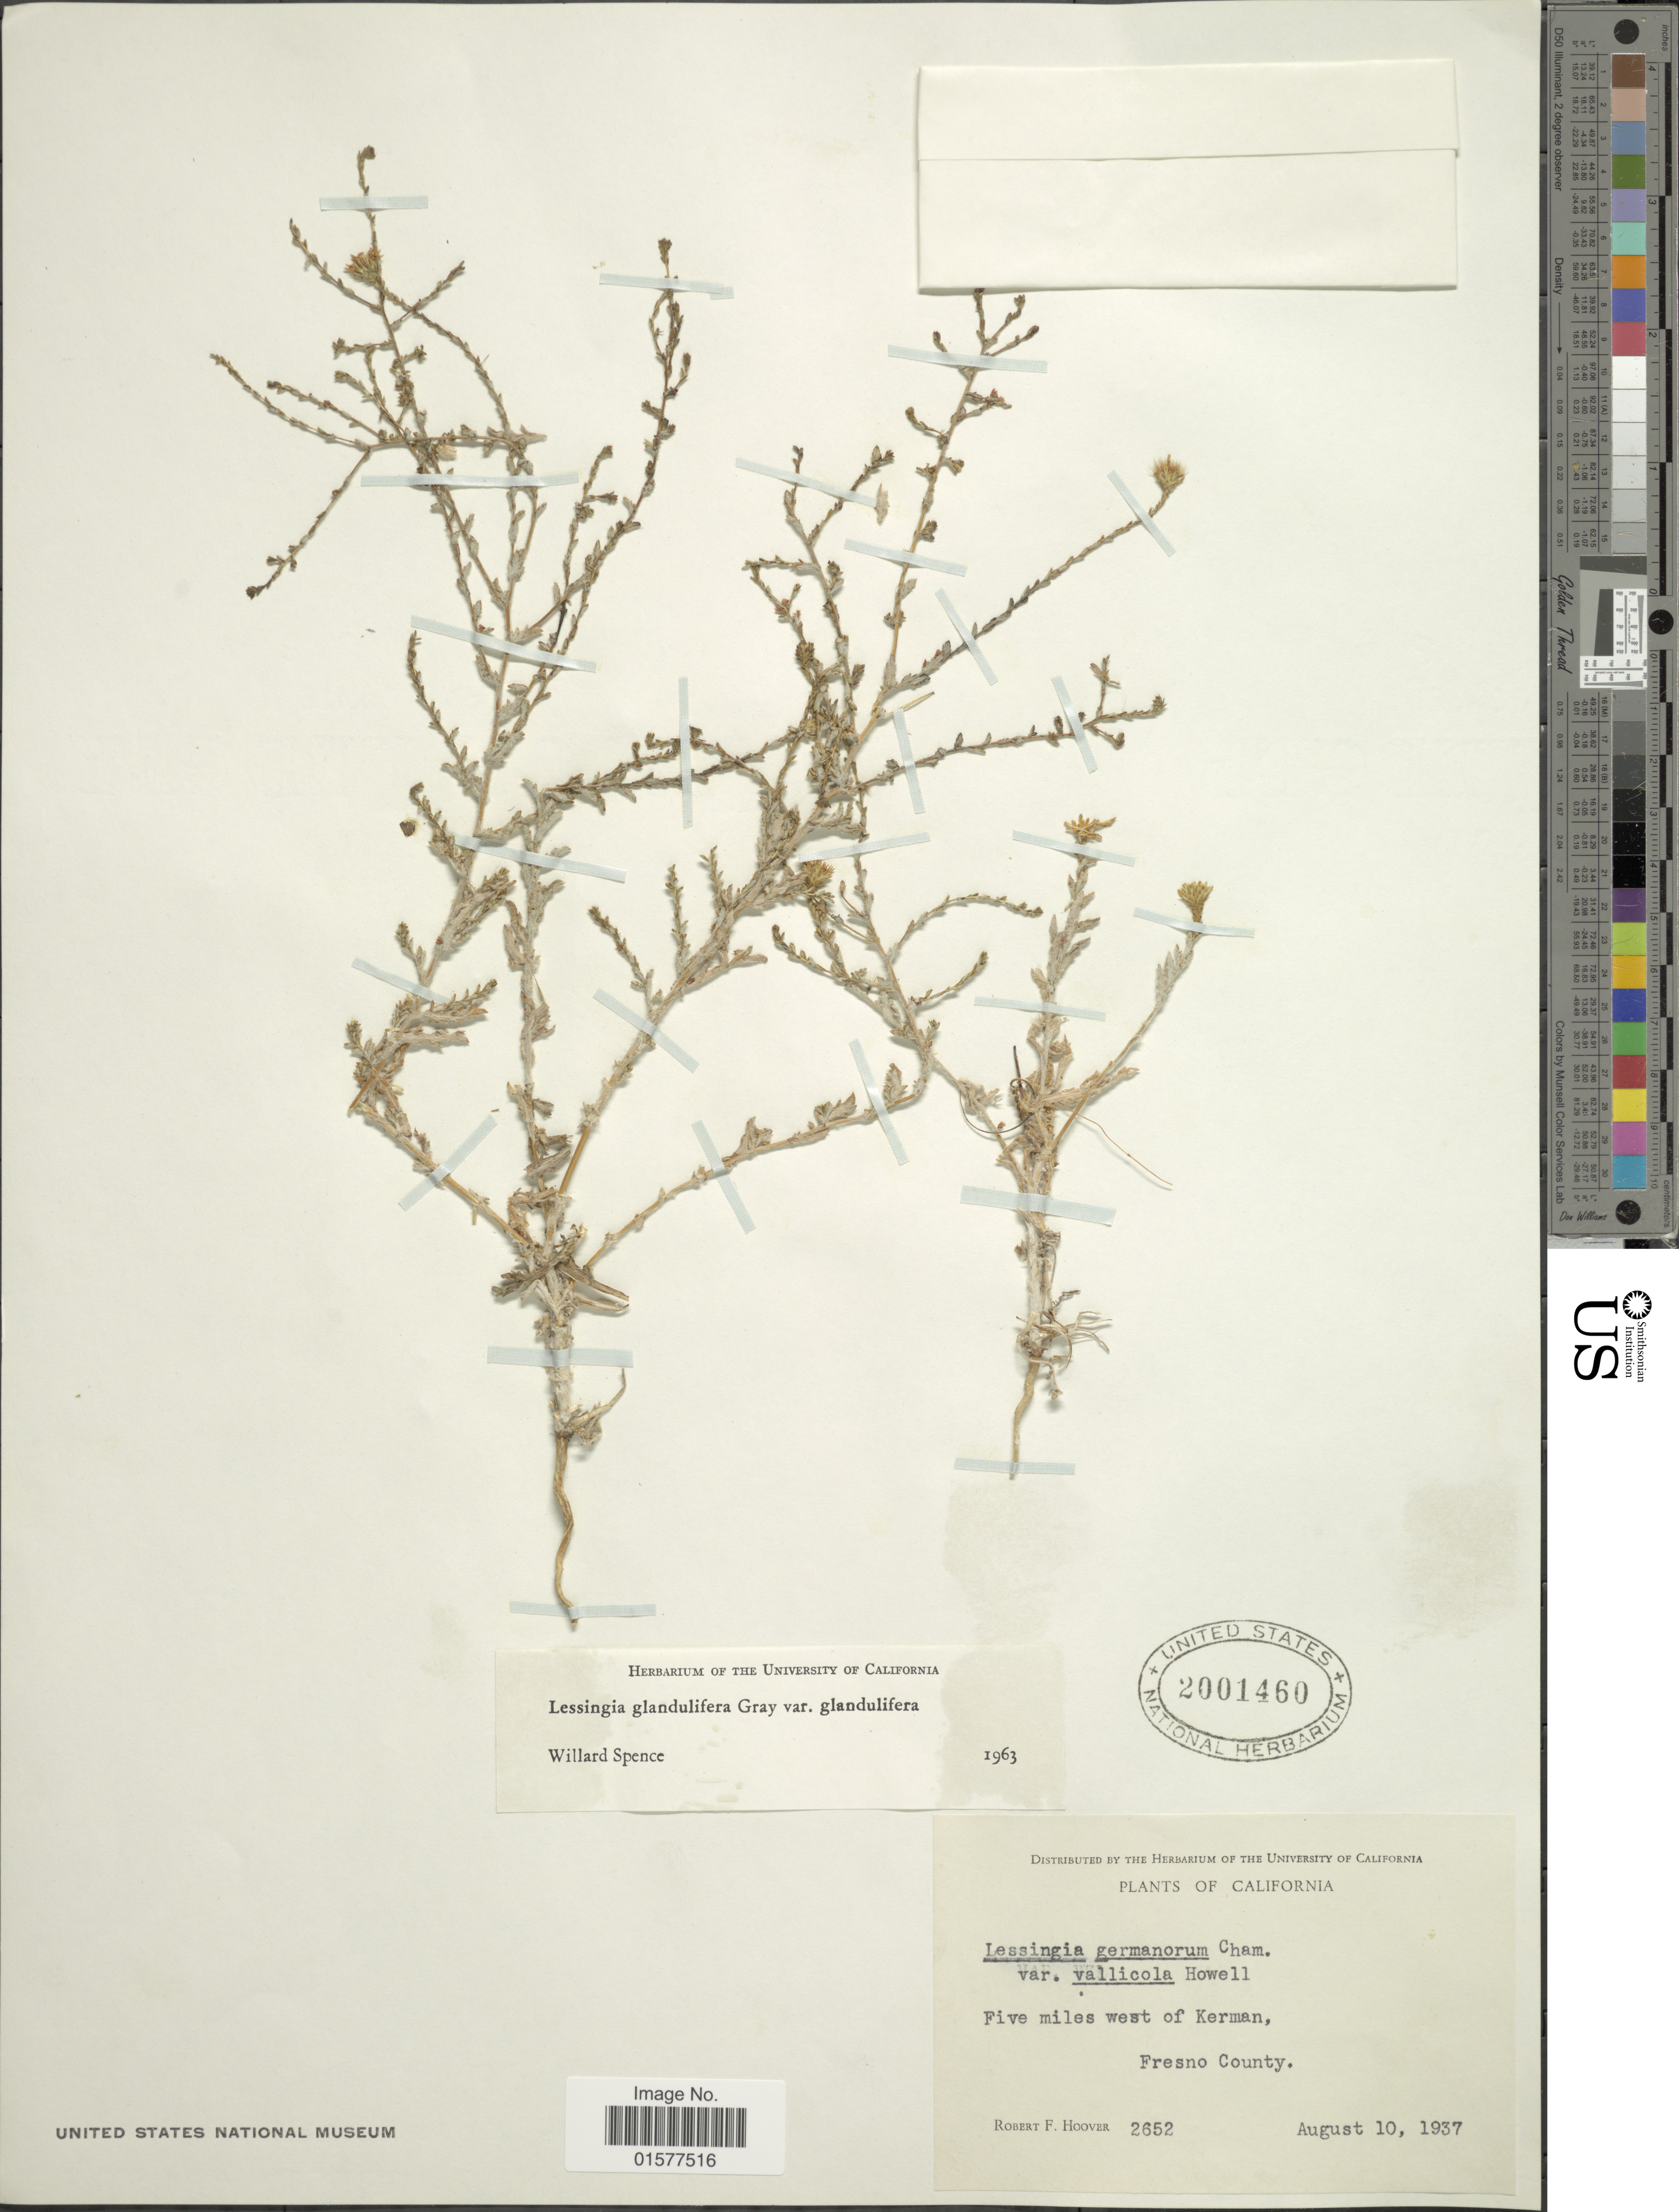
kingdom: Plantae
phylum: Tracheophyta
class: Magnoliopsida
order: Asterales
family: Asteraceae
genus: Lessingia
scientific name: Lessingia glandulifera var. glandulifera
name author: (A. Gray) J.T. Howell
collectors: R. F. Hoover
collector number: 2652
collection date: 1937-08-10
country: United States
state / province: California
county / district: Fresno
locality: Five miles west of Kerman, Fresno County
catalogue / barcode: US 2001460